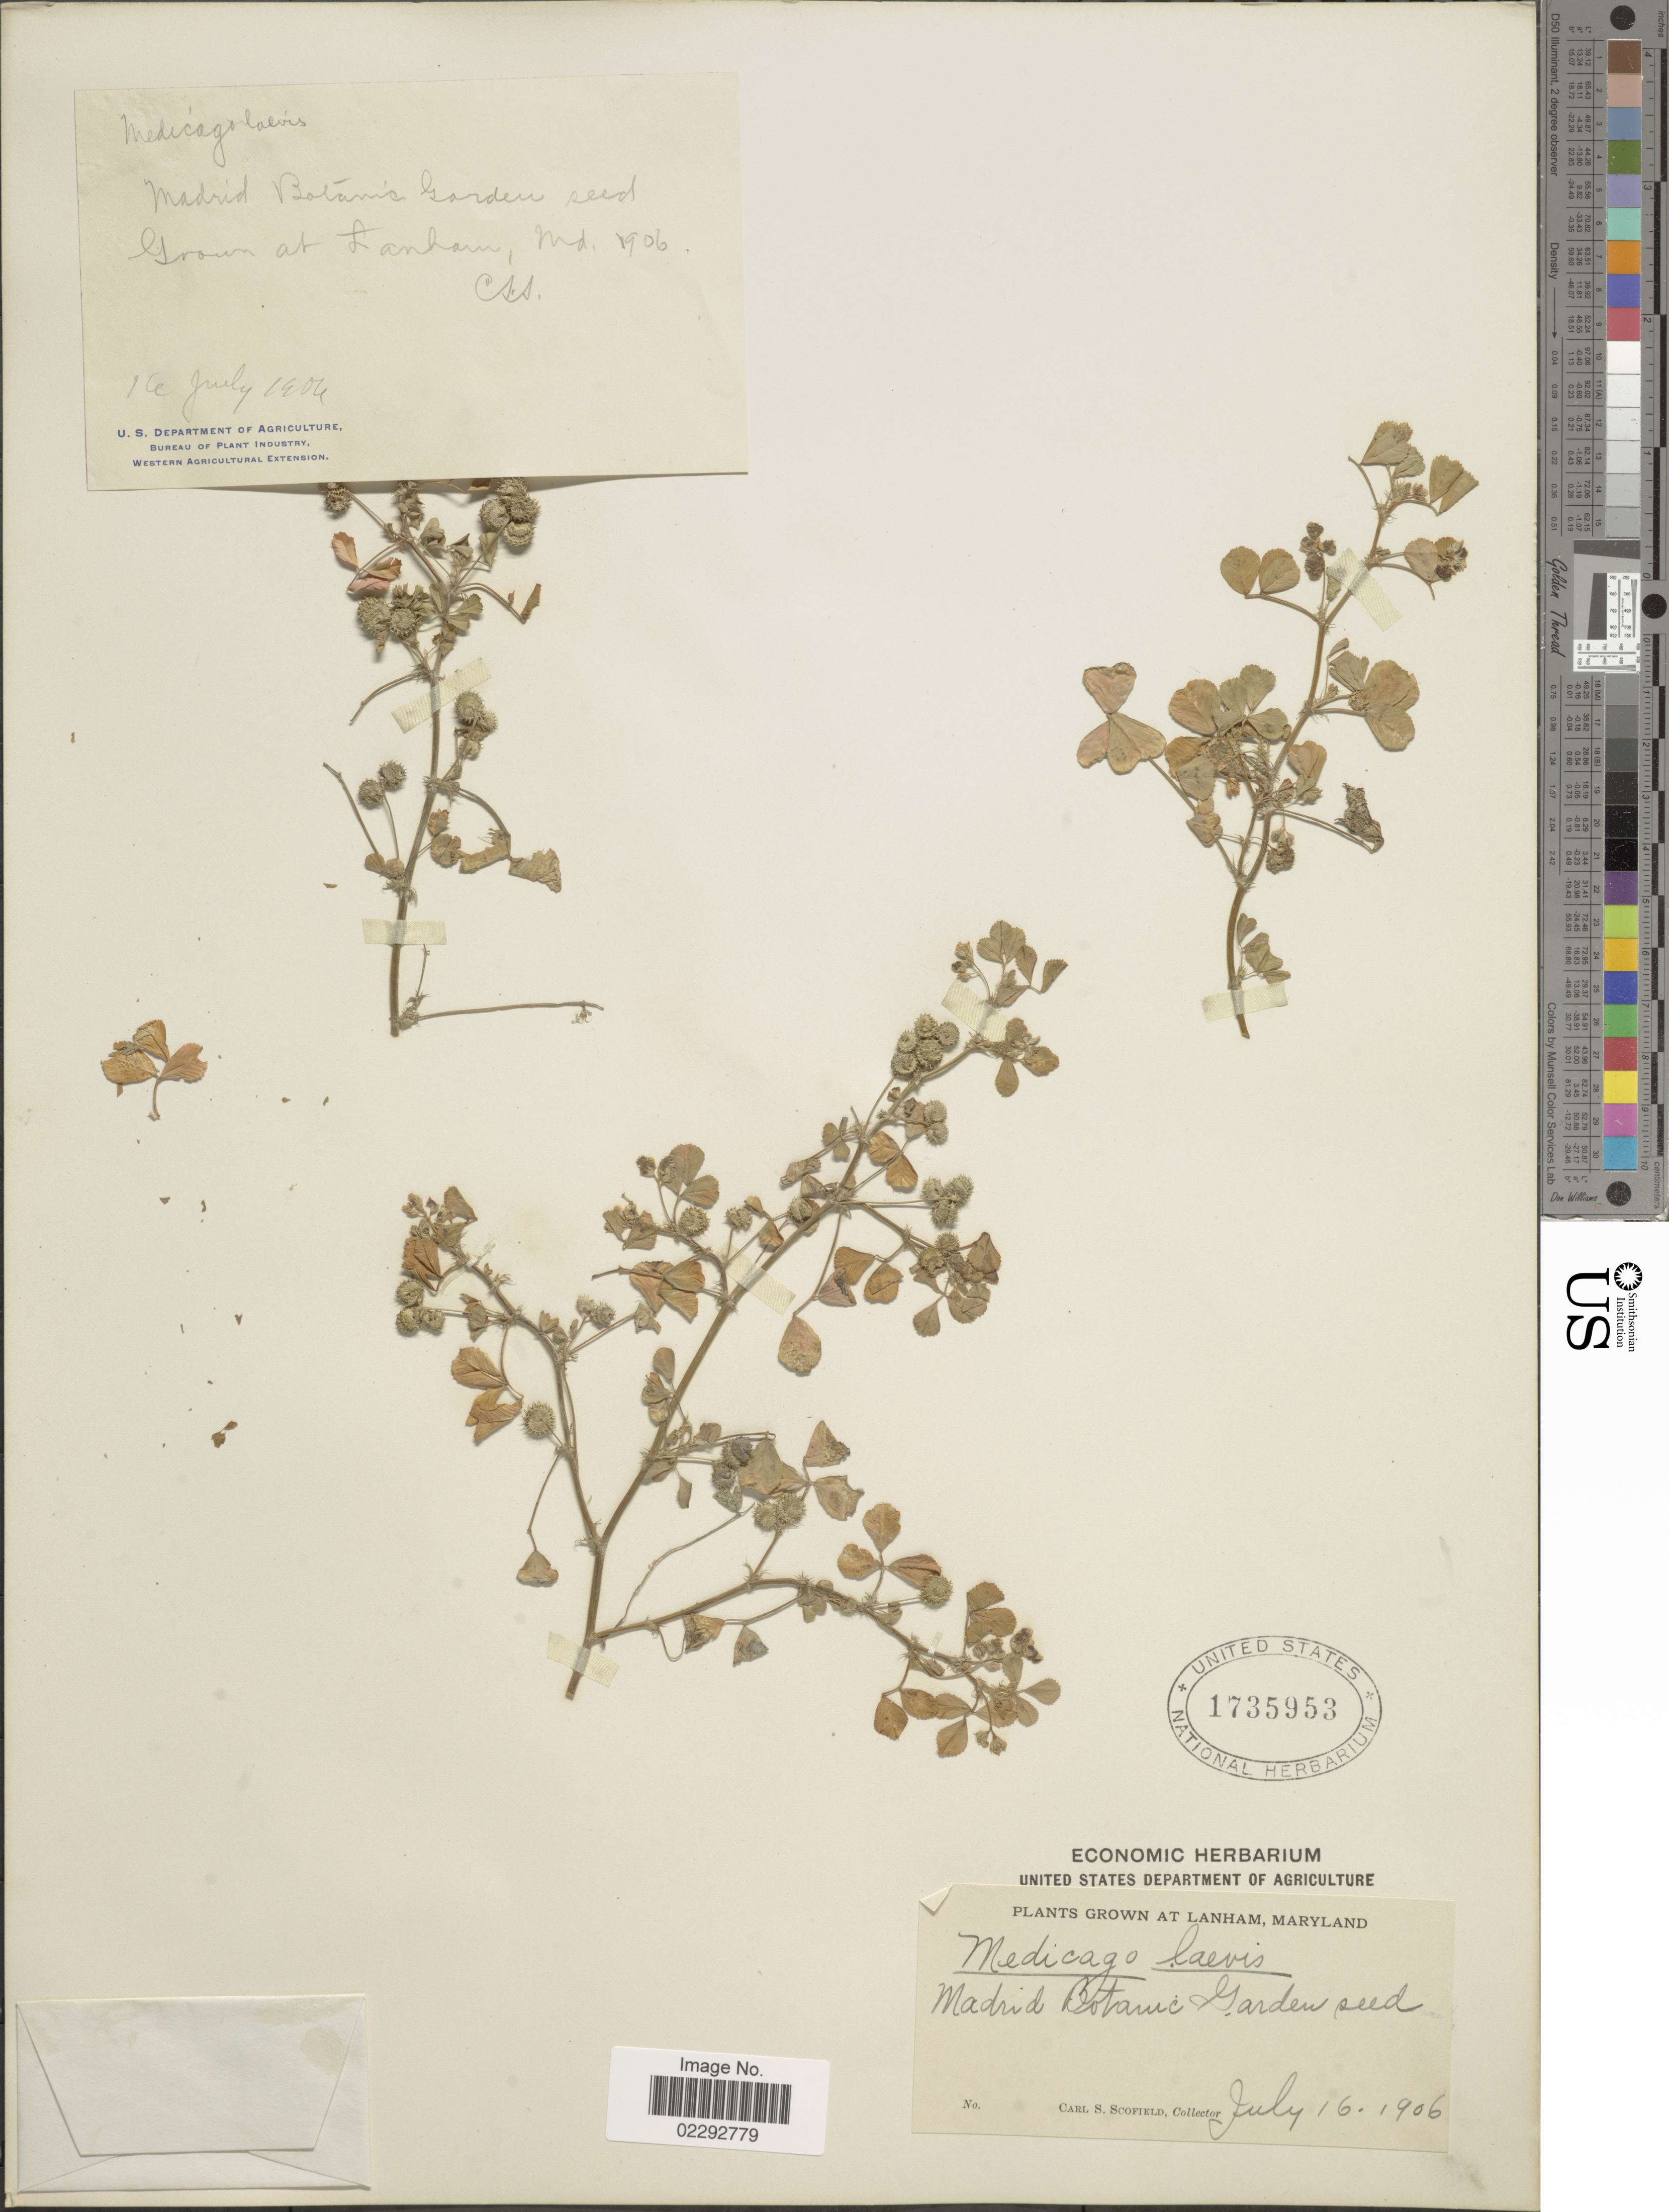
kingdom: Plantae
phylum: Tracheophyta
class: Magnoliopsida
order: Fabales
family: Fabaceae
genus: Medicago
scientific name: Medicago laevis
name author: Desf.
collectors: C. Scofield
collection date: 1906-07-16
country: United States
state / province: Maryland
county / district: Prince George's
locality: Lanham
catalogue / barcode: US 1735953